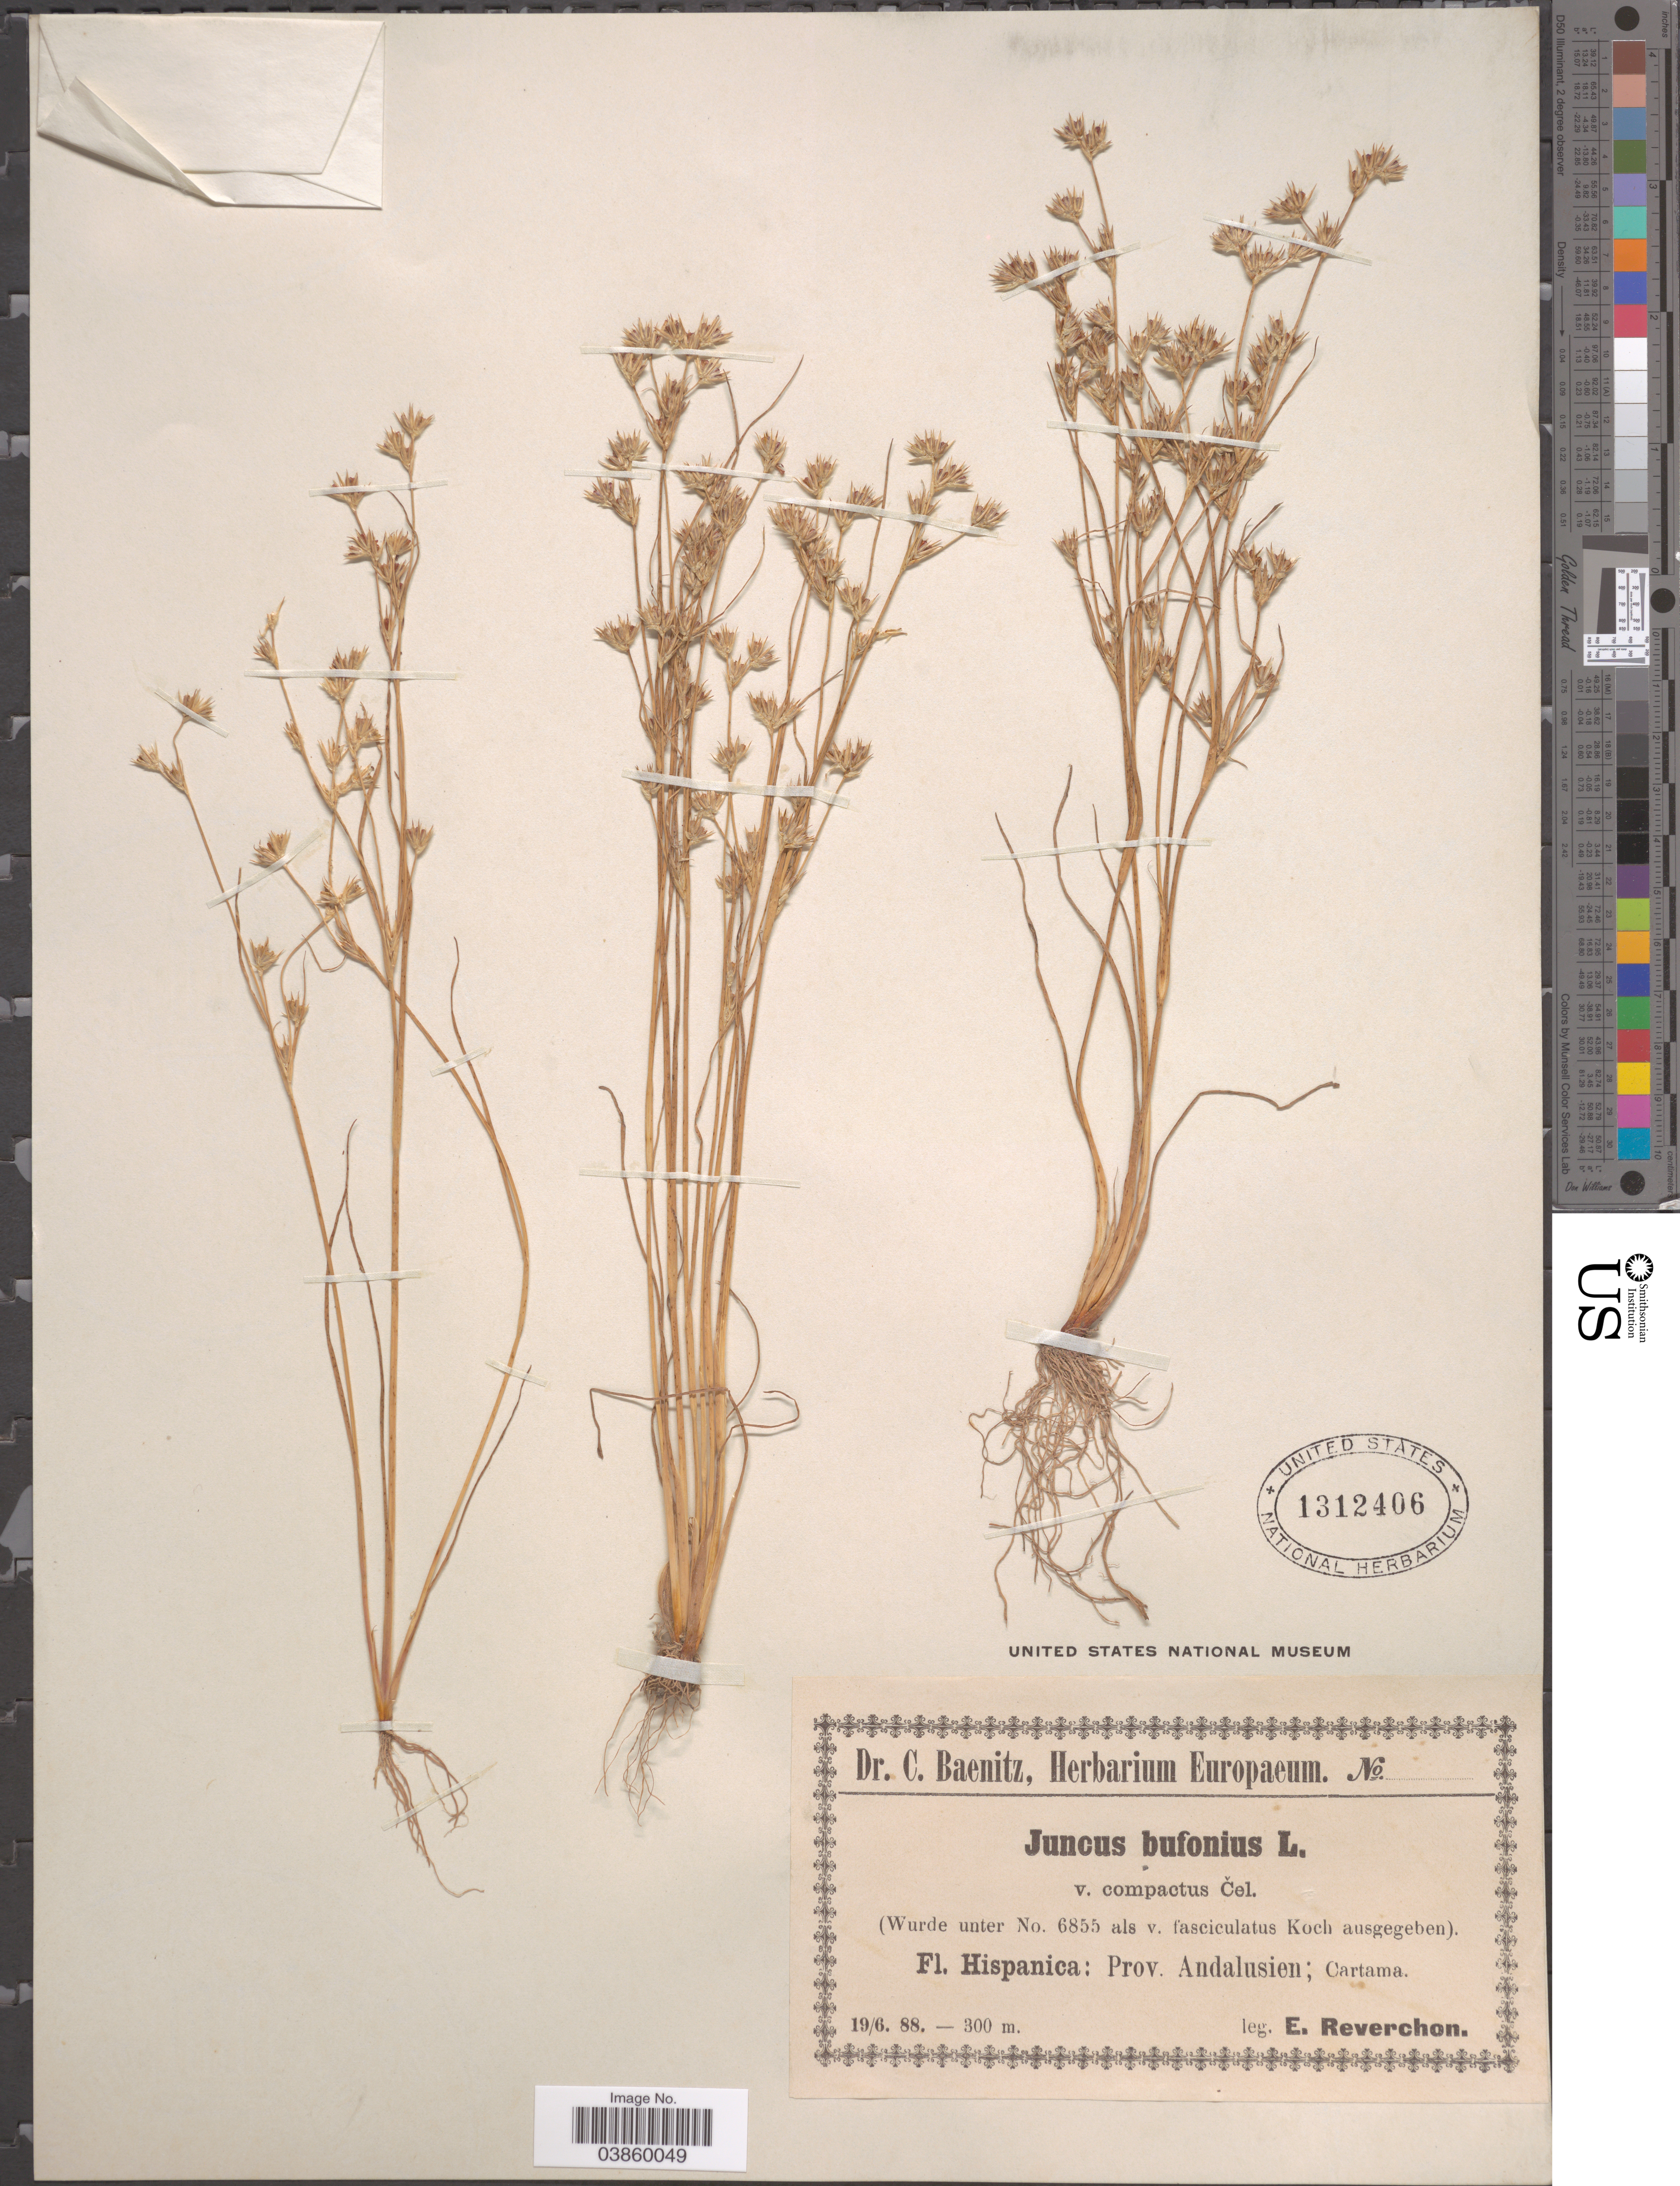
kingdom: Plantae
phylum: Tracheophyta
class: Liliopsida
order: Poales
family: Juncaceae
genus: Juncus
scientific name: Juncus bufonius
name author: L.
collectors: E. Reverchon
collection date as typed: Transcribed d/m/y: 19/6/88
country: Spain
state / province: Andalucía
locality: Hispanica: Prov. Andalusien; Cartama.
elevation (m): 300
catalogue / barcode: US 1312406